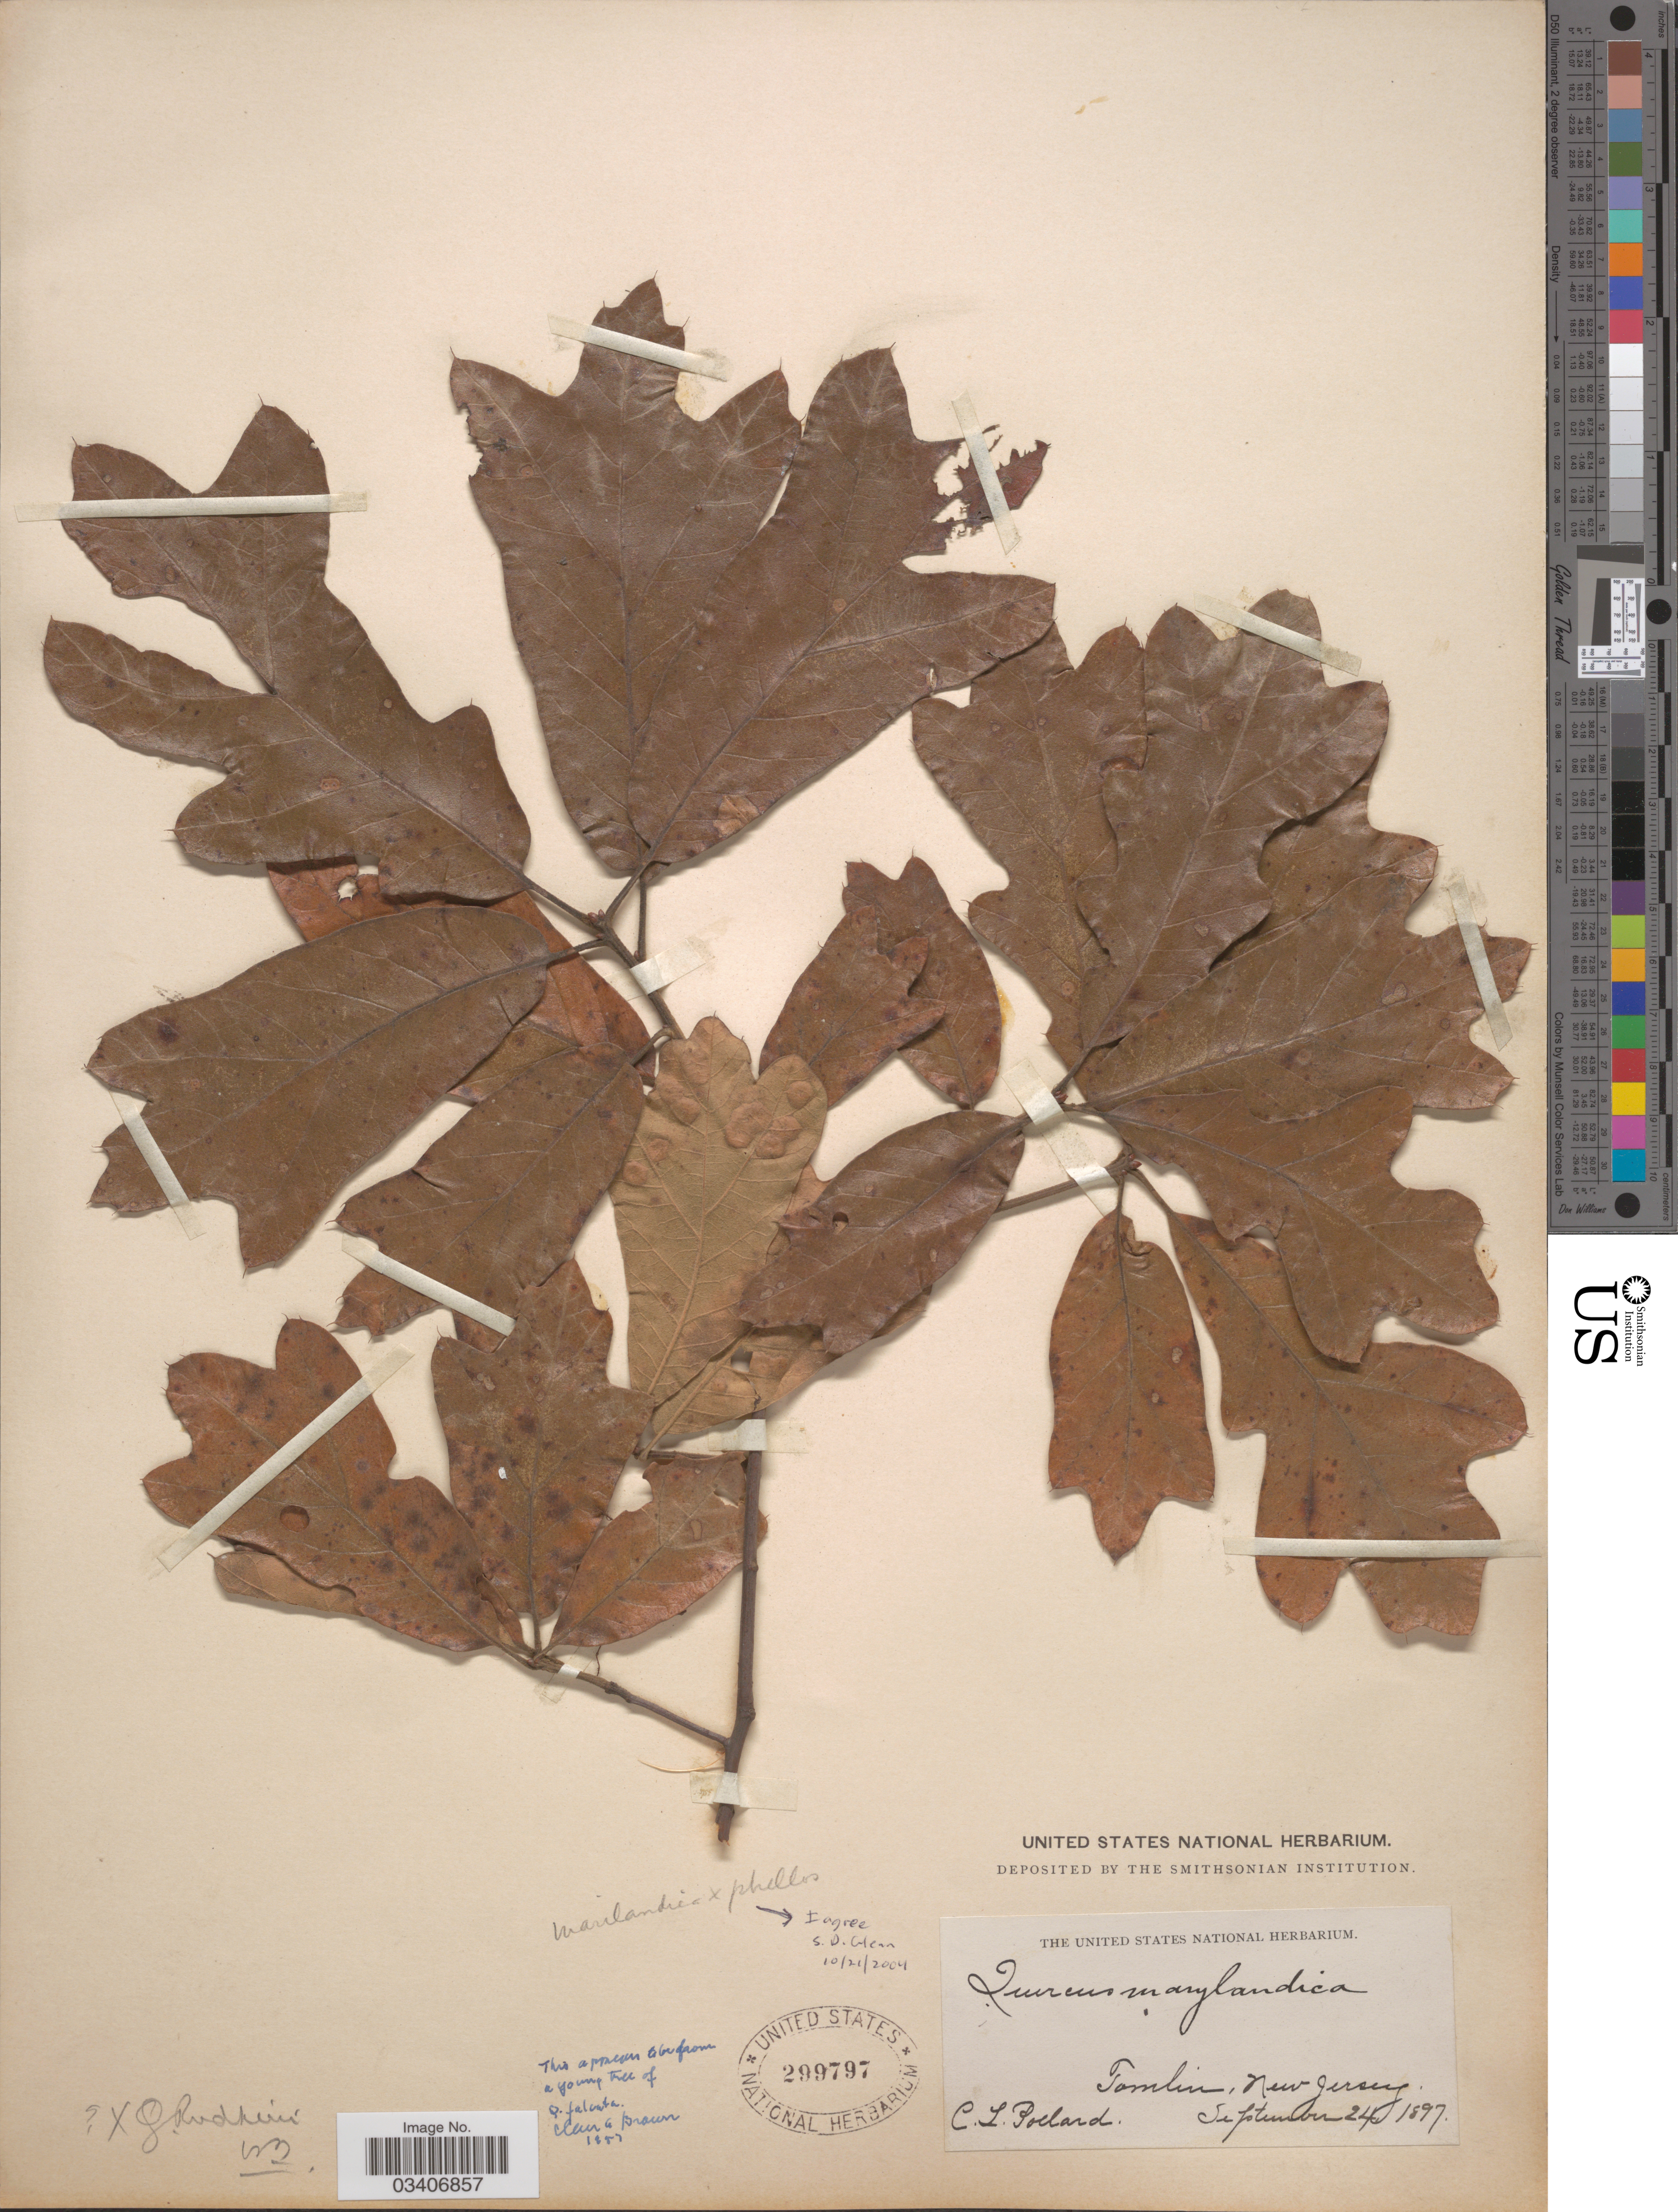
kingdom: Plantae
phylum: Tracheophyta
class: Magnoliopsida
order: Fagales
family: Fagaceae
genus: Quercus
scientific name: Quercus marilandica x Q. phellos L.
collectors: C. L. Pollard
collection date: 1897-09-24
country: United States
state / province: New Jersey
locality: Tomlin.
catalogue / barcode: US 299797